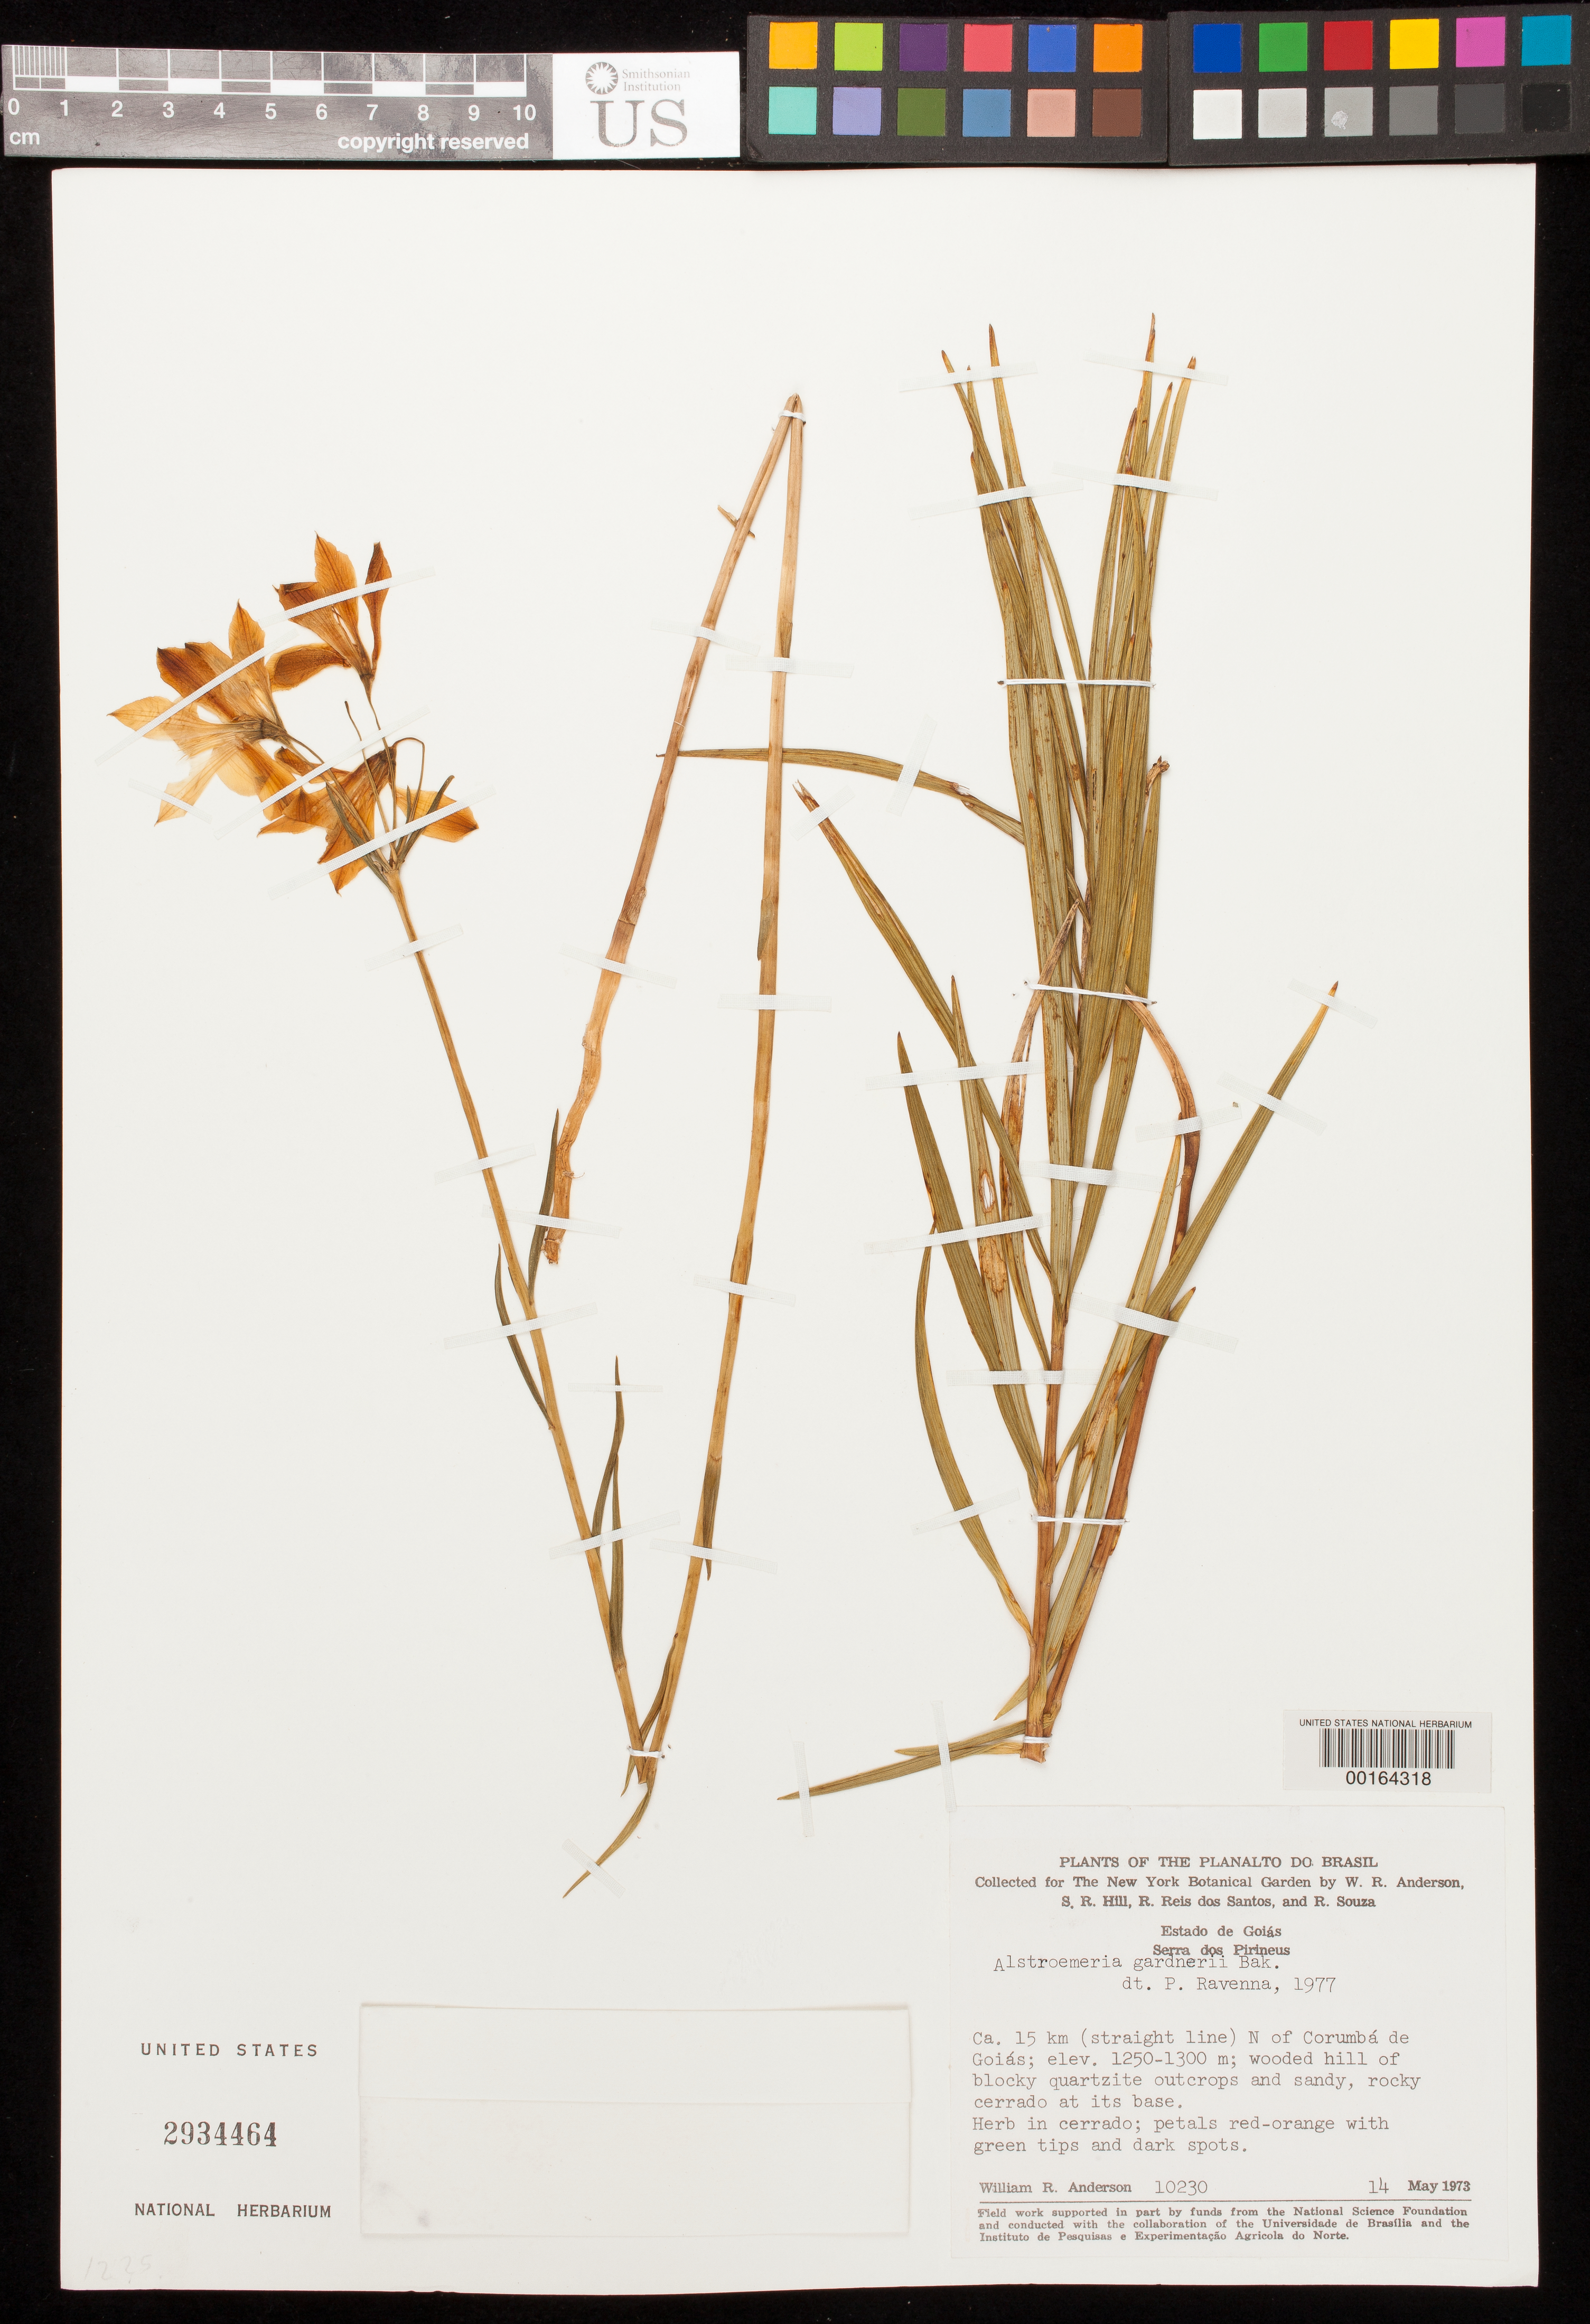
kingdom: Plantae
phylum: Tracheophyta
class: Liliopsida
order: Liliales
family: Alstroemeriaceae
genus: Alstroemeria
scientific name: Alstroemeria gardneri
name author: Baker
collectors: W. R. Anderson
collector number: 10230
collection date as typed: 14 May 1973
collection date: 1973-05-14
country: Brazil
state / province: Goiás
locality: Ca 15 km (straight line) n of corumba de goias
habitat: Wooded hill of blocky quartzite outcrops & sandy, rocky cerrado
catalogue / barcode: US 2934464